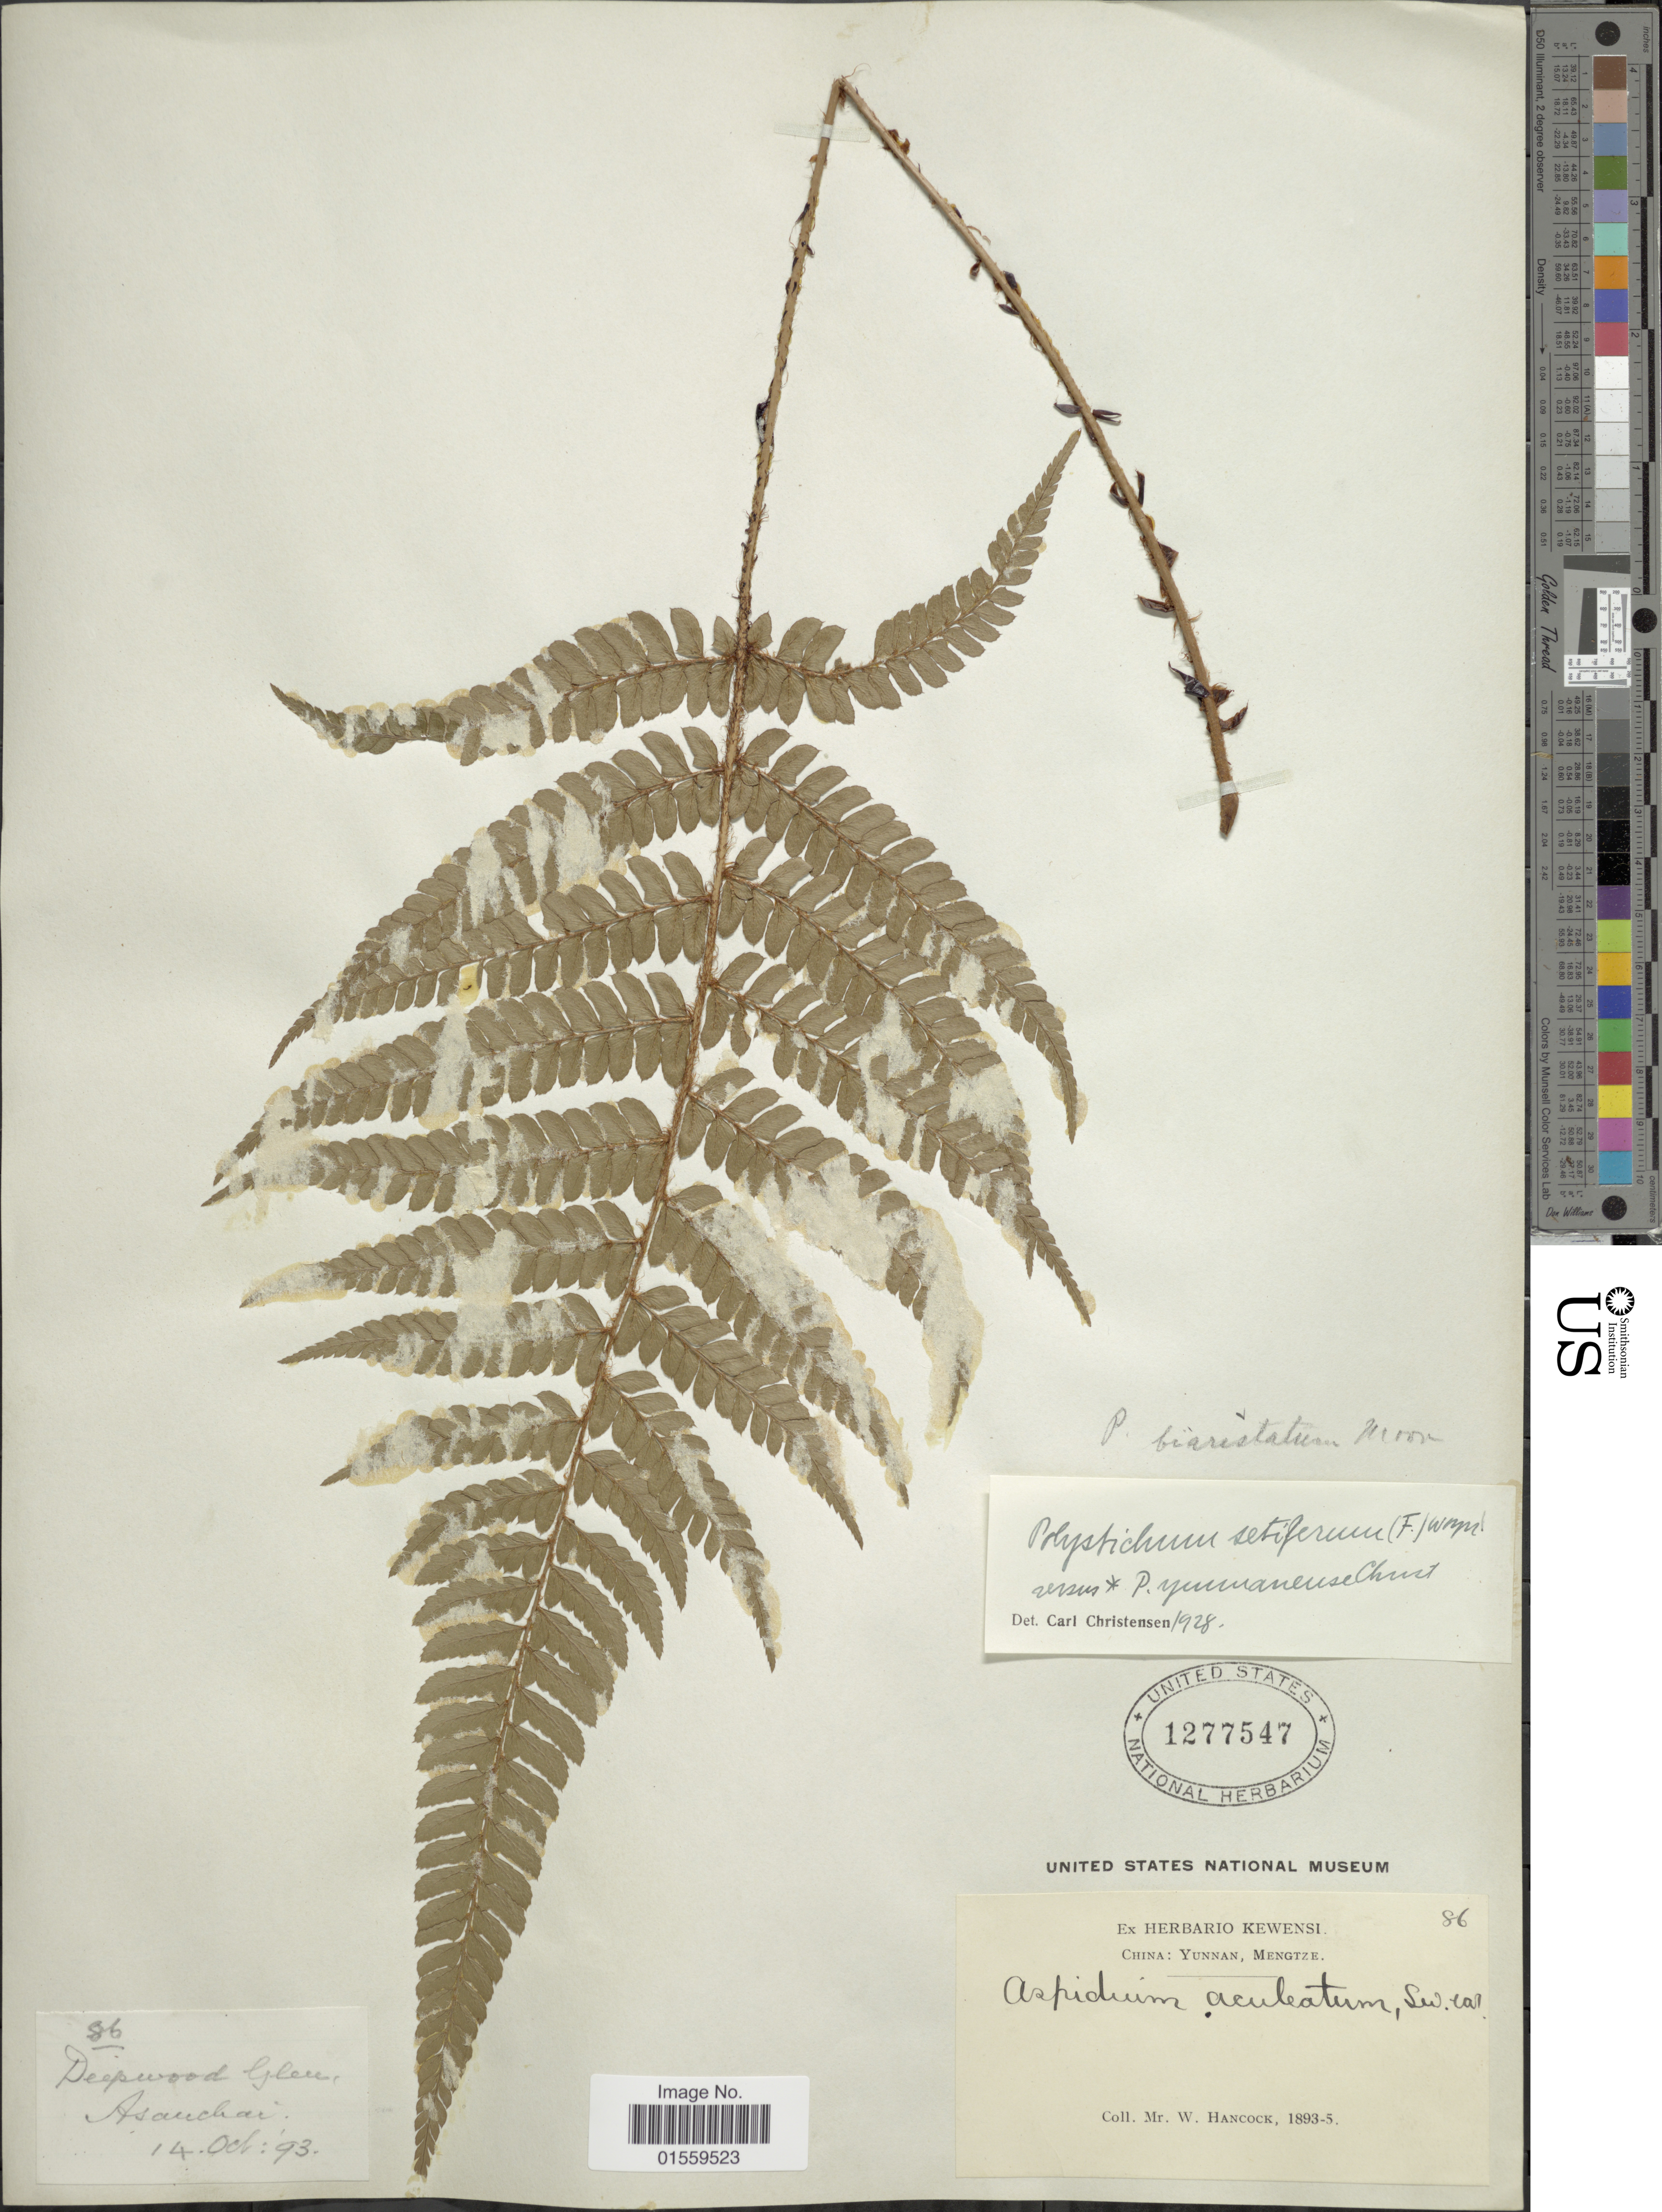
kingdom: Plantae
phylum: Tracheophyta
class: Polypodiopsida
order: Polypodiales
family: Dryopteridaceae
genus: Polystichum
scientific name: Polystichum setiferum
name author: (Forssk.) Moore ex Woynar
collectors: W. Hancock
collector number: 86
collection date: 1893-10-04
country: China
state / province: Yunnan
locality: Yunnan, Mengtze, Deepwood Glen, Asauchai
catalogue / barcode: US 1277547